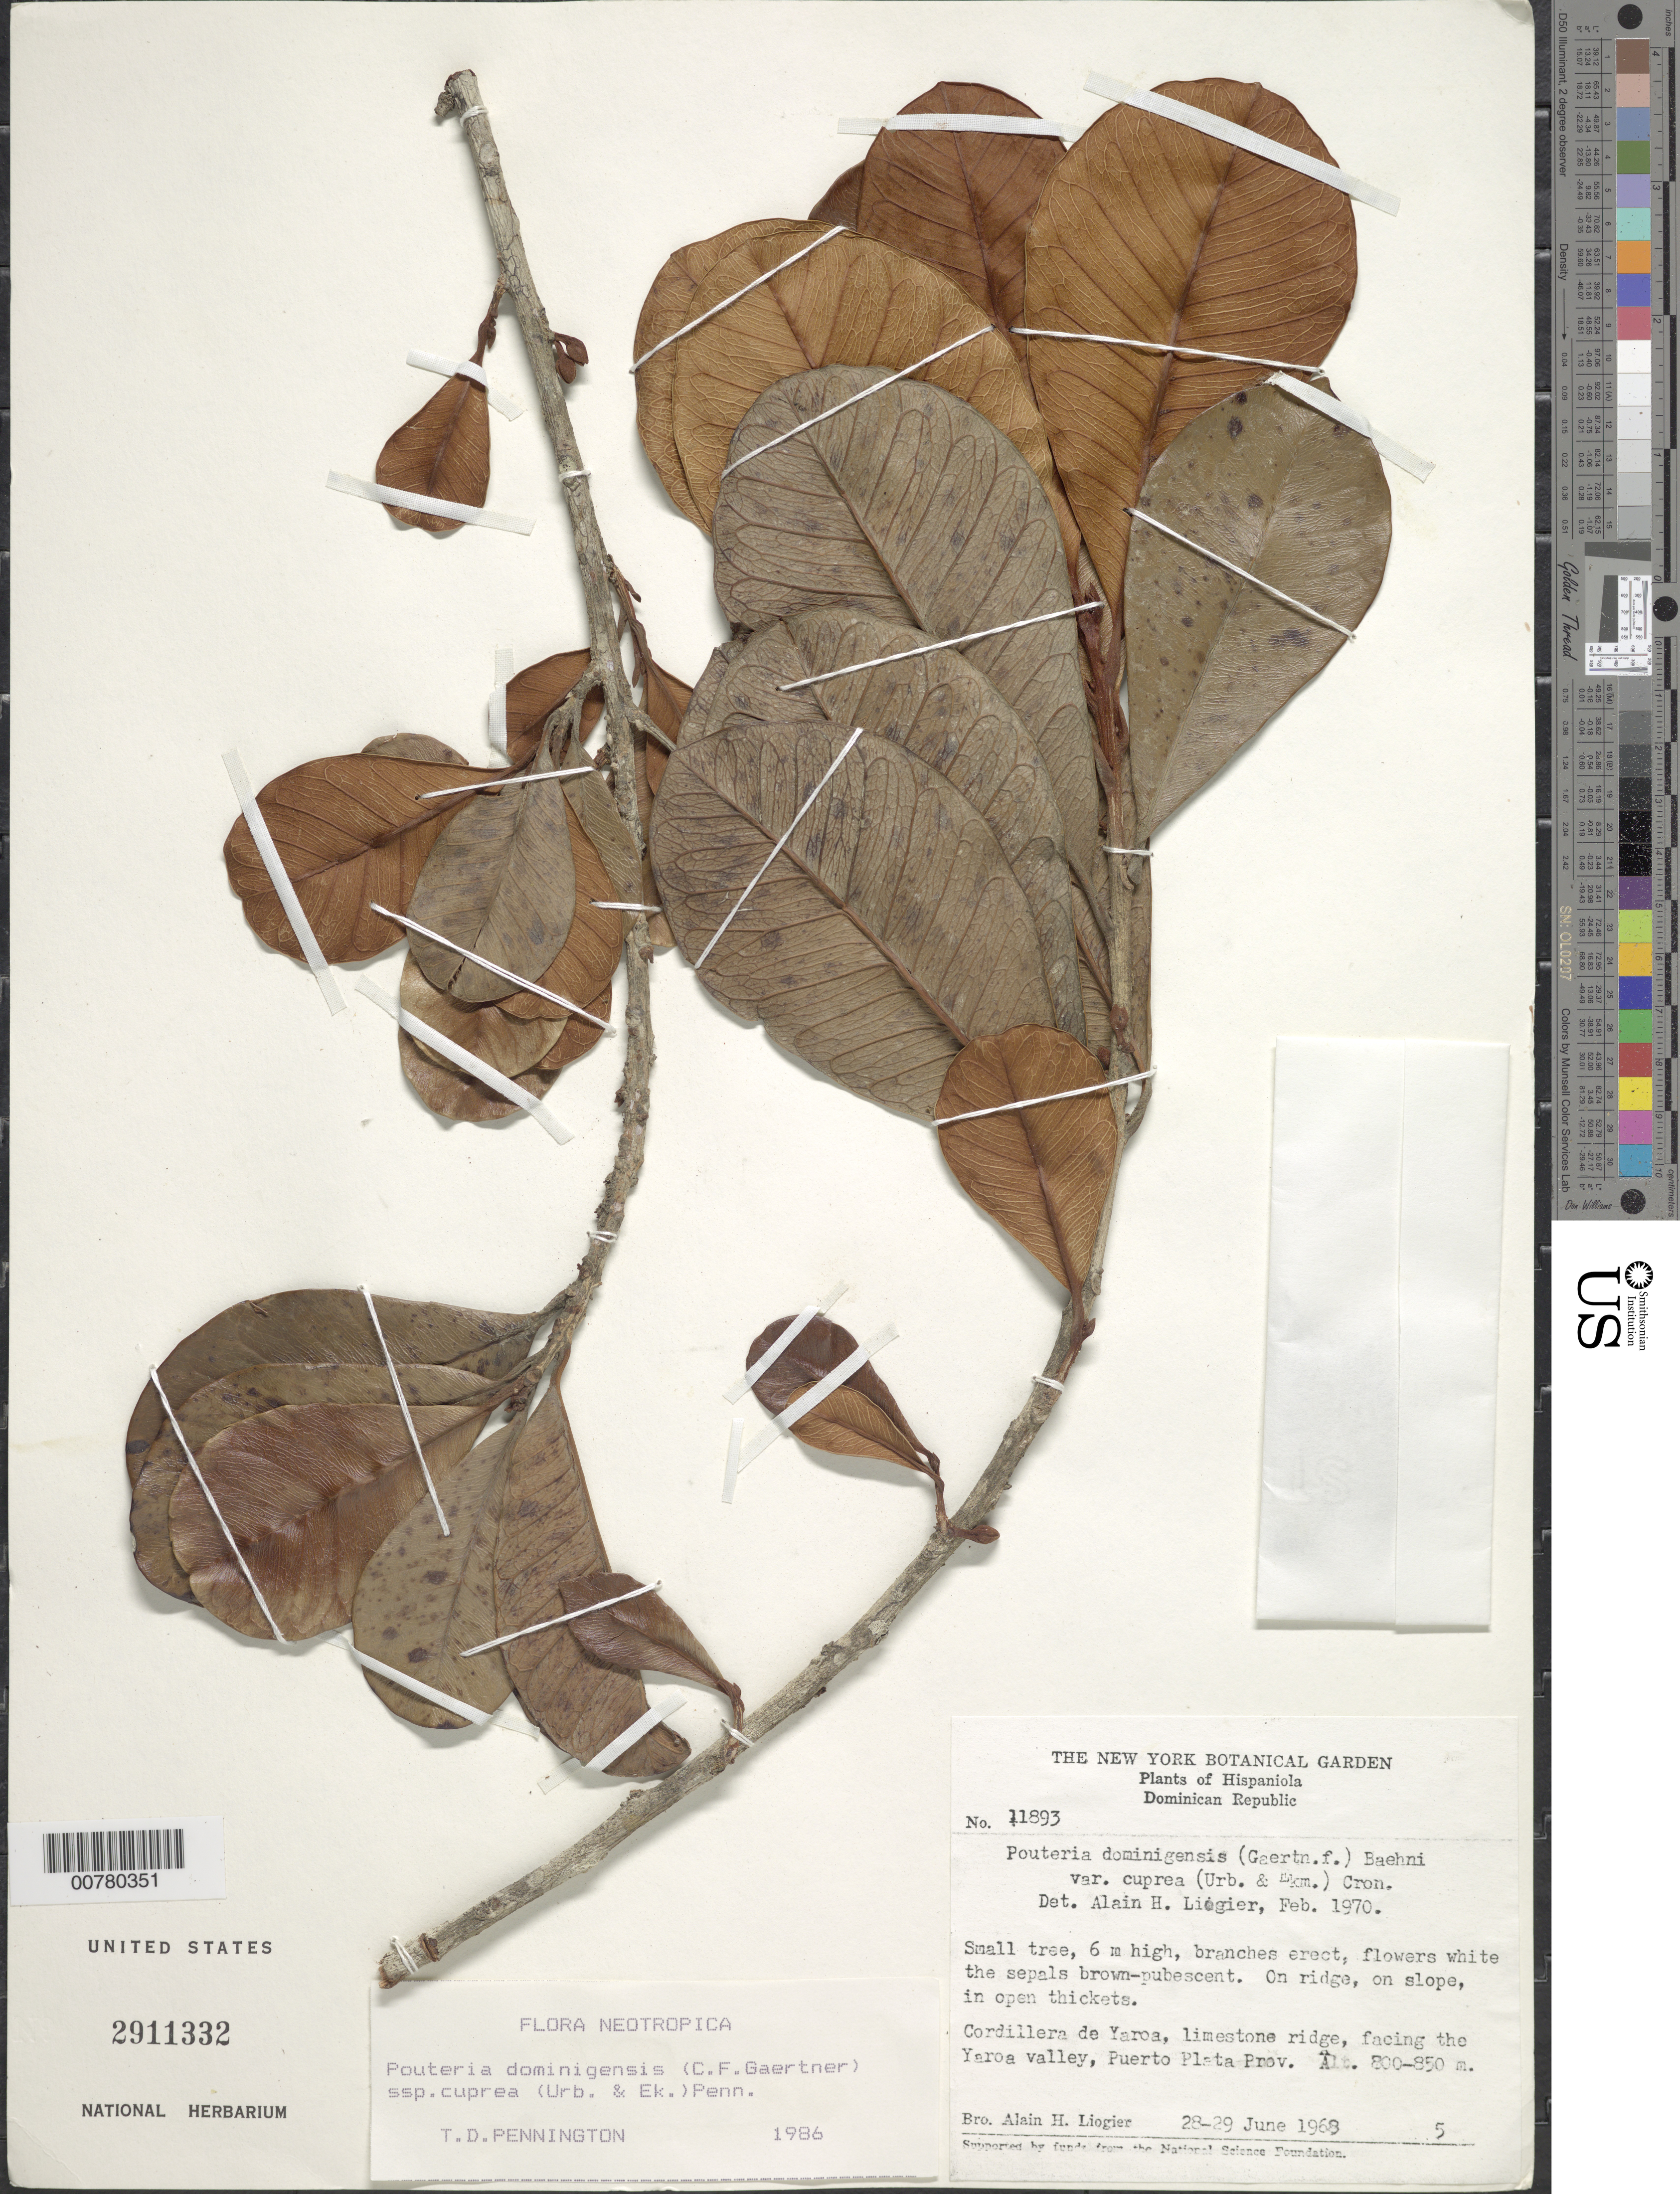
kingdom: Plantae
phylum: Tracheophyta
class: Magnoliopsida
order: Ericales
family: Sapotaceae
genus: Pouteria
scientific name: Pouteria domingensis subsp. cuprea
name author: (Urb. & Ekman) T.D. Penn.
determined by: Pennington, T. D., (K)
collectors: A. H. Liogier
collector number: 11893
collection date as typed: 28 Jun 1969 to 29 Jun 1969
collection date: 1969-06-28/1969-06-29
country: Dominican Republic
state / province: Puerto Plata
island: Hispaniola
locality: Facing the Yaroa Valley, Cordillera de Yaroa.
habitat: Limestone ridge; on slope, in open thickets.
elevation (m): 800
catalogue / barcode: US 2911332